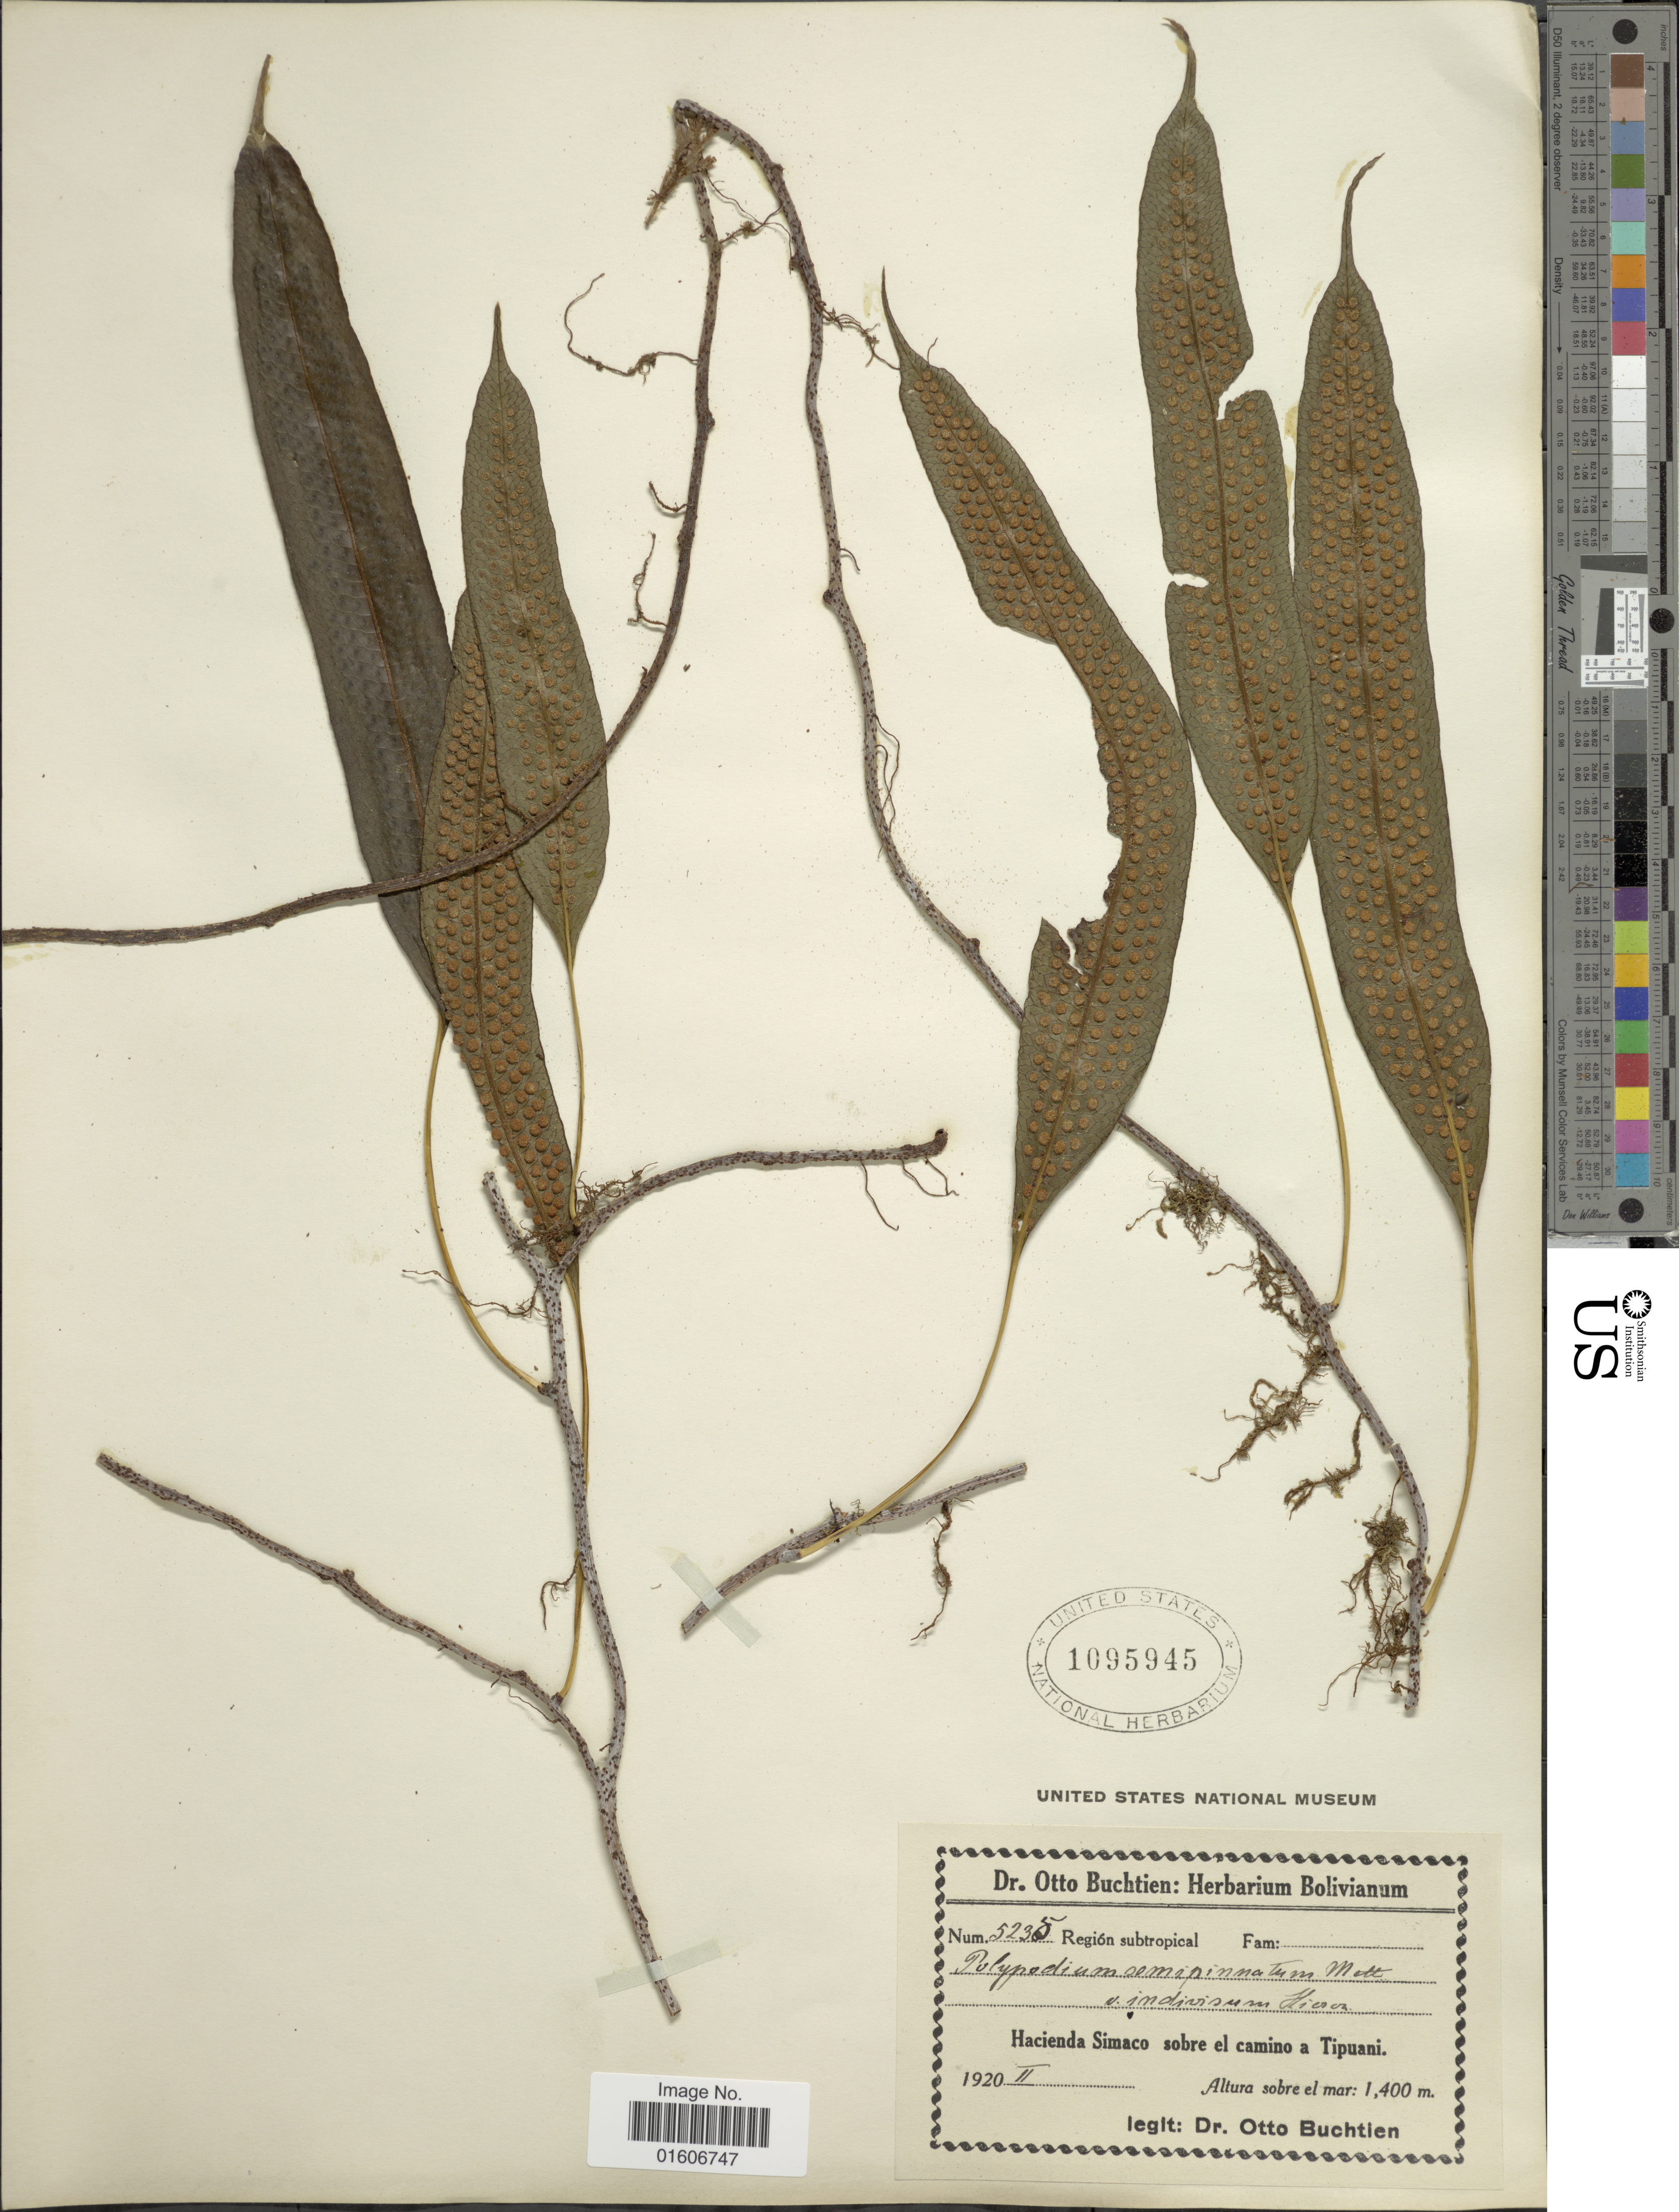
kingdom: Plantae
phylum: Tracheophyta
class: Polypodiopsida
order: Polypodiales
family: Polypodiaceae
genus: Serpocaulon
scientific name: Serpocaulon levigatum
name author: (Cav.) A.R. Sm.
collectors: O. Buchtien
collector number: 5235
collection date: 1920-02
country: Bolivia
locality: Hacienda Simaco sobre el camino a Tipuani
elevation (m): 1400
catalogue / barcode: US 1095945